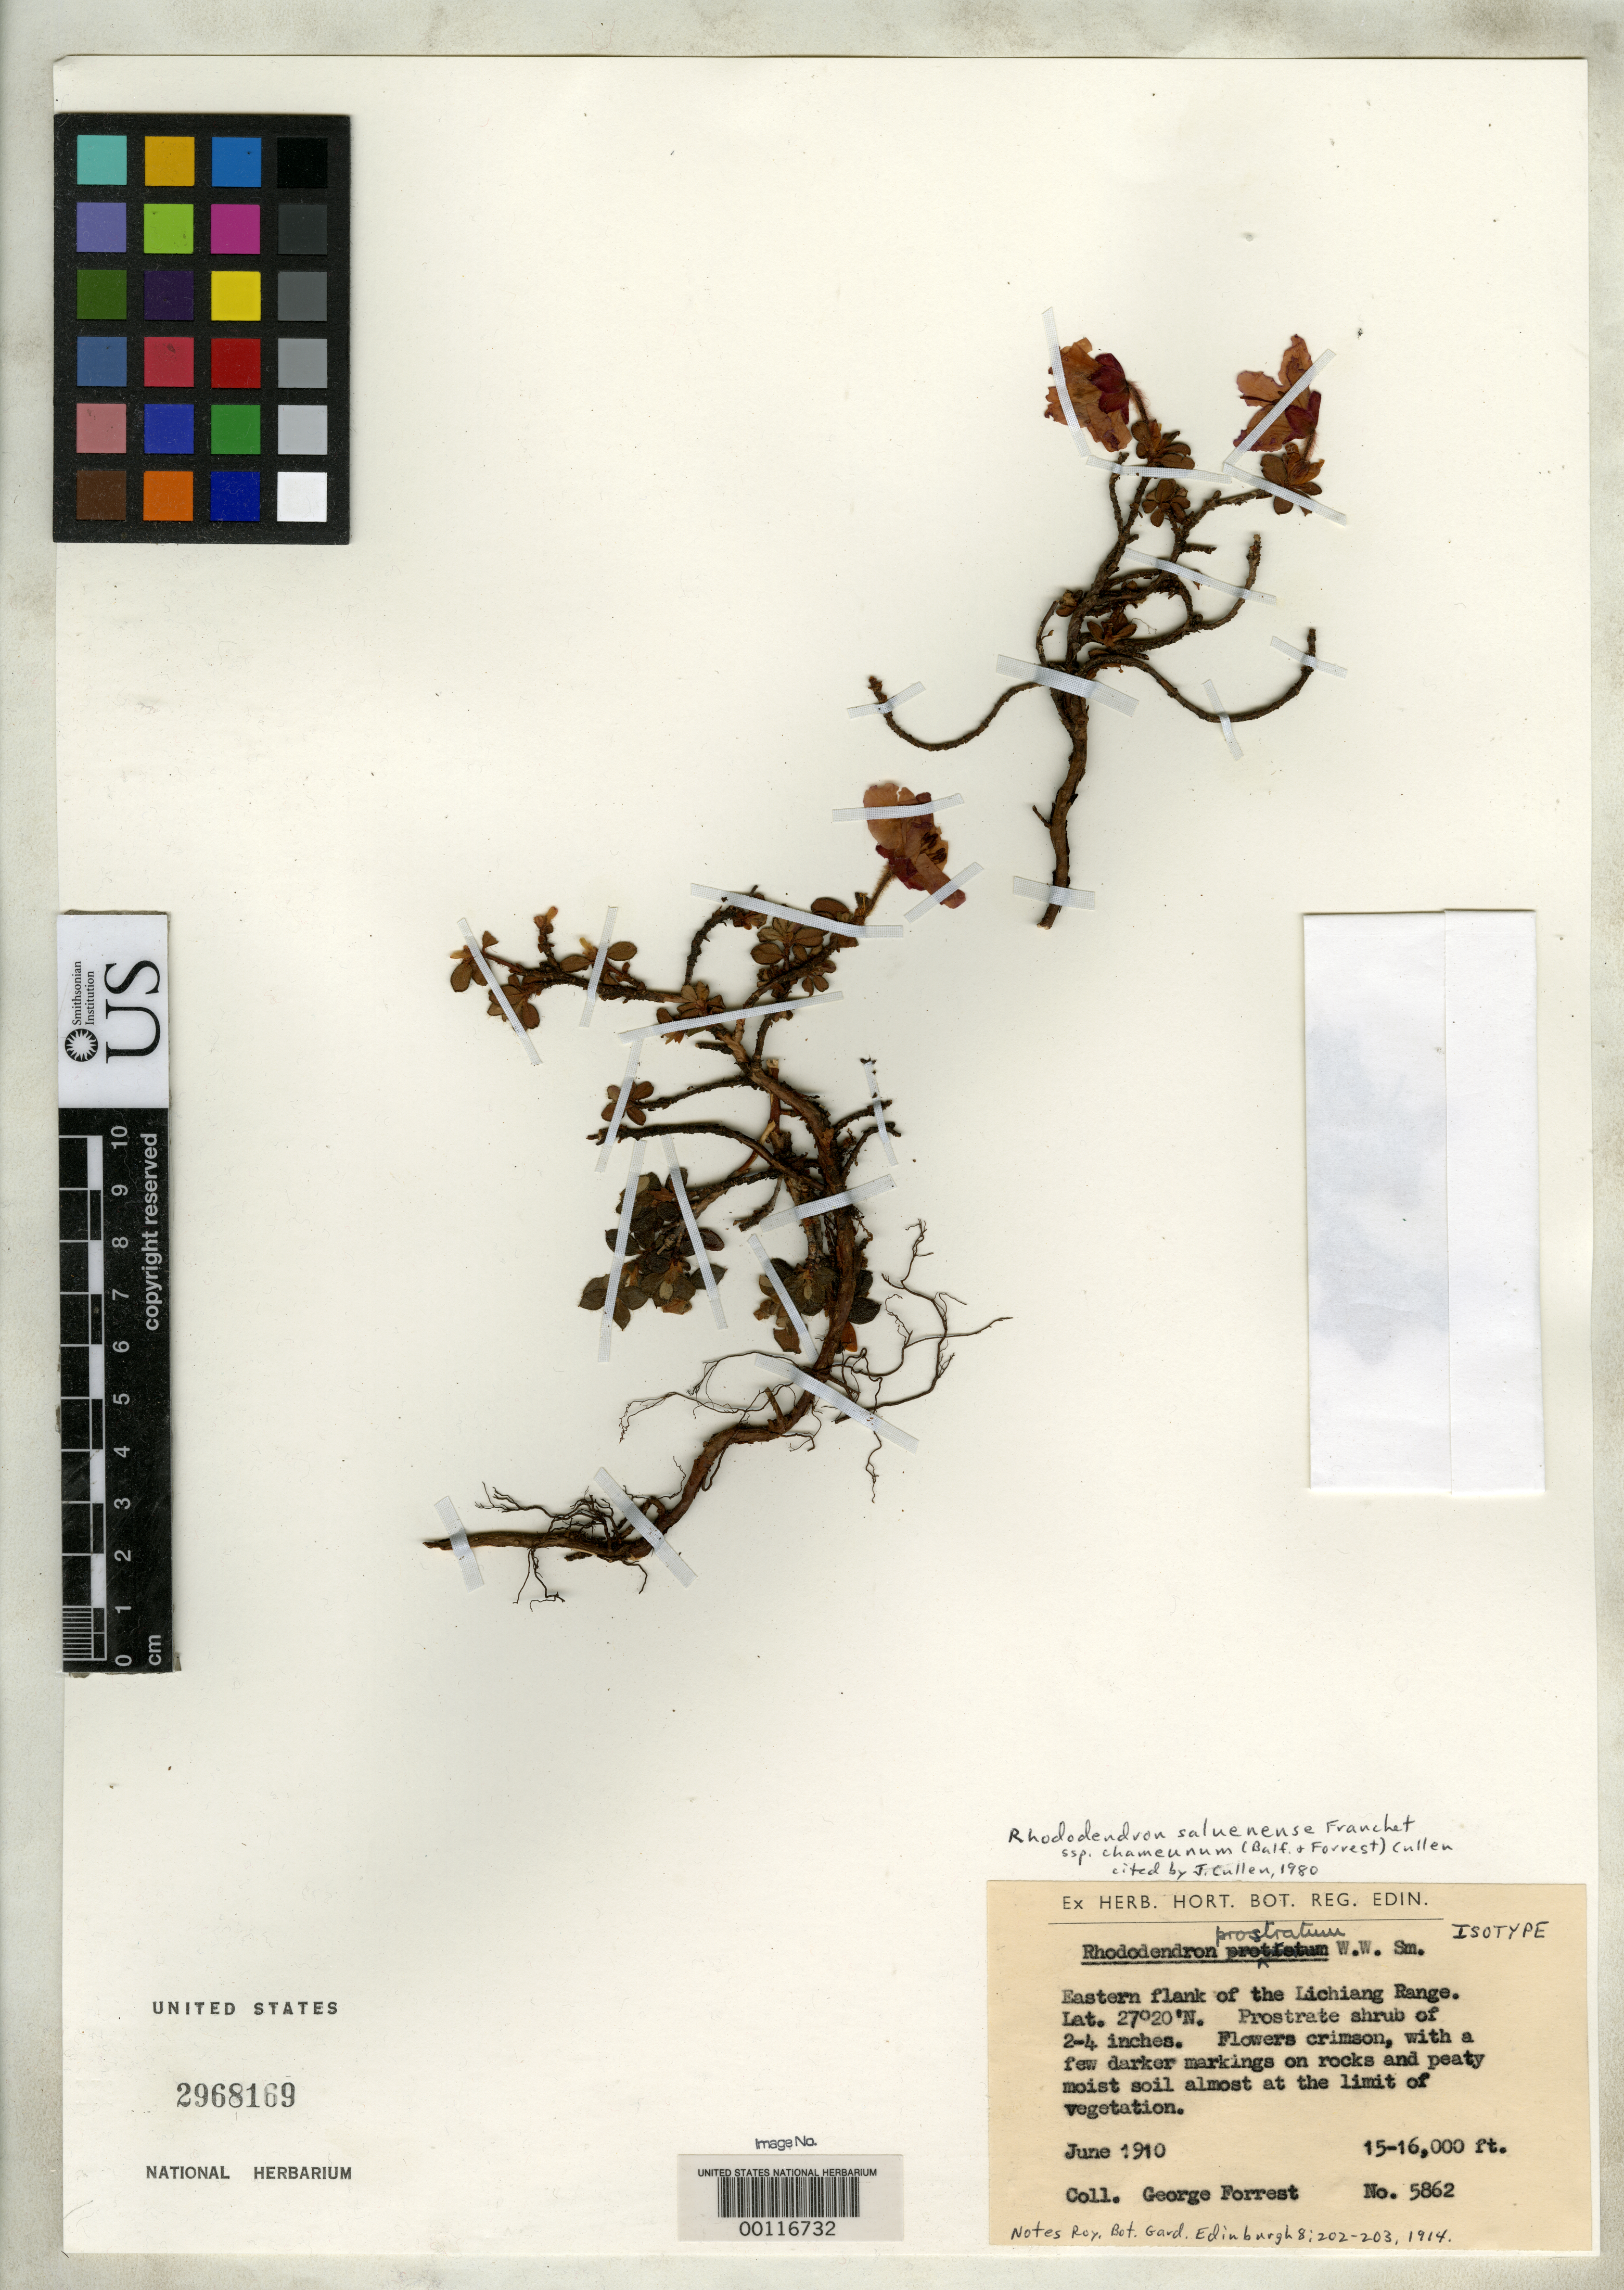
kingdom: Plantae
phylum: Tracheophyta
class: Magnoliopsida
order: Ericales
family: Ericaceae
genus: Rhododendron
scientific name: Rhododendron prostratum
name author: W.W. Sm.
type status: Isotype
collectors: G. Forrest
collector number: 5862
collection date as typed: Jun 1910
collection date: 1910-06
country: China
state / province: Yunnan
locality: Lichiang Range; alt. 15-16,000 ft.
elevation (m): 4572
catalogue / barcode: US 2968169